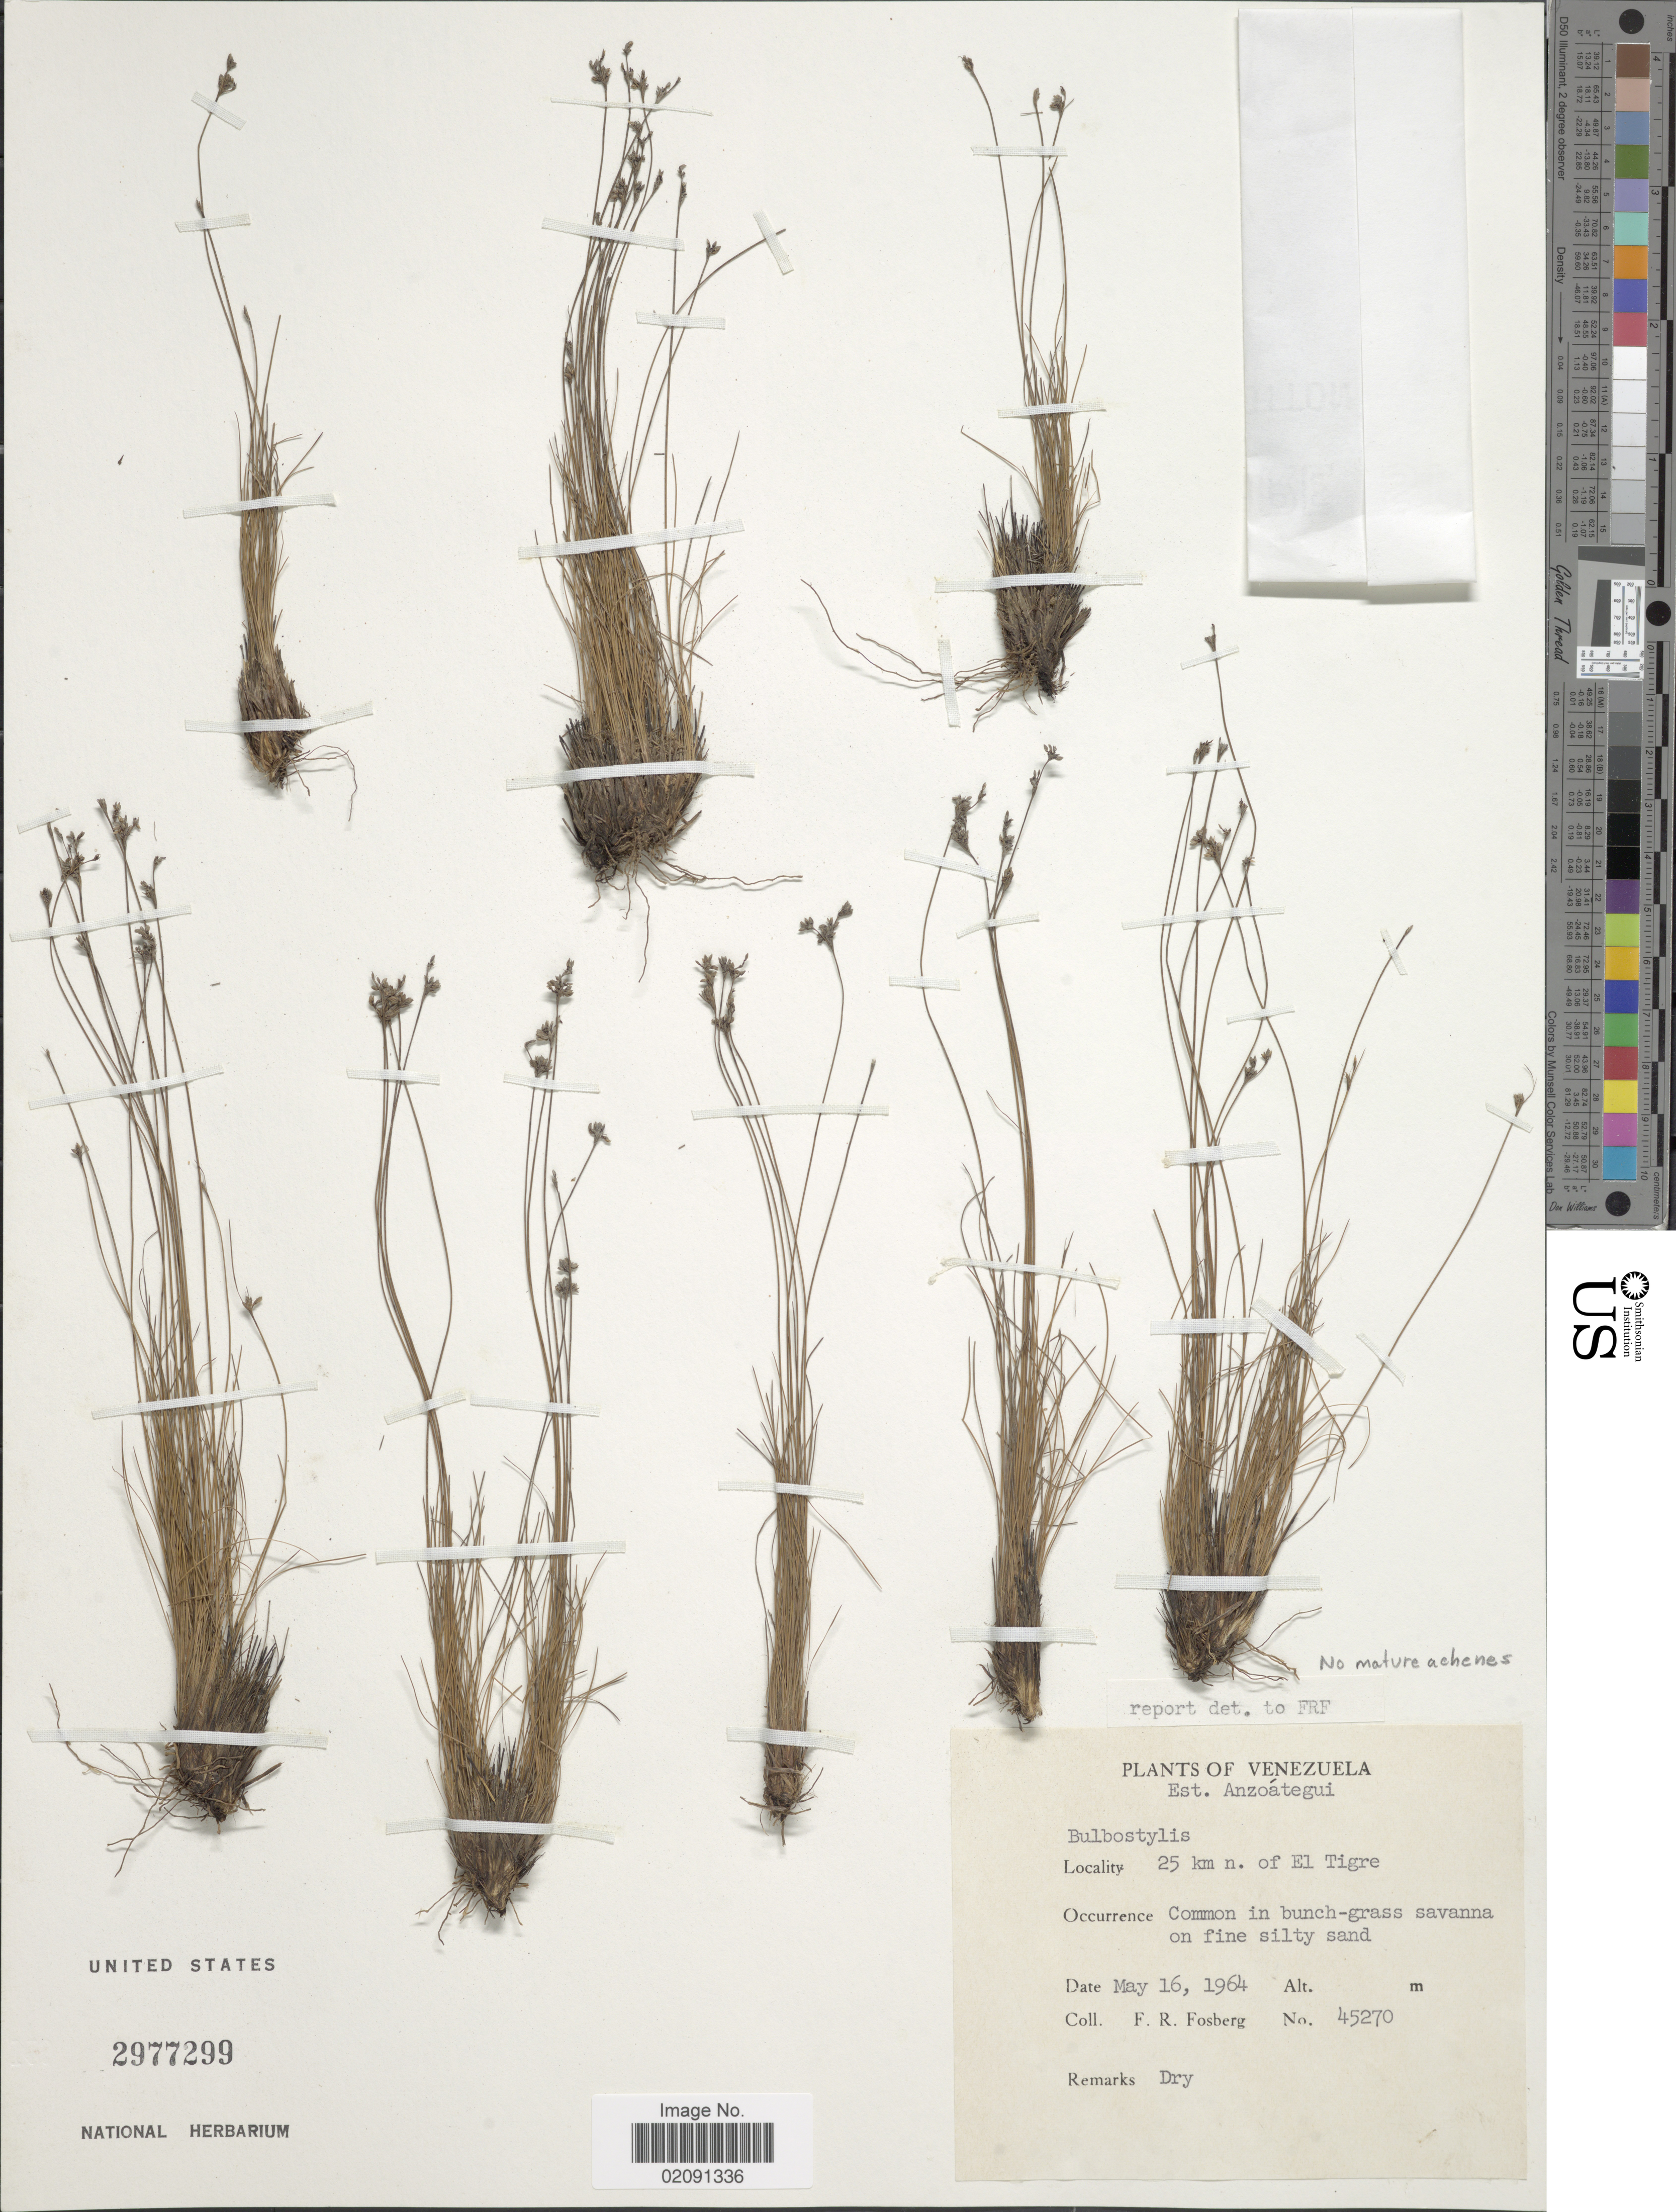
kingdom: Plantae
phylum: Tracheophyta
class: Liliopsida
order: Poales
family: Cyperaceae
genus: Bulbostylis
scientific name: Bulbostylis fasciculata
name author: Uittien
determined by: Maciel-Silva, J. F.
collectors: F. R. Fosberg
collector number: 45270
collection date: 1964-05-16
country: Venezuela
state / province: Anzoategui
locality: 25 km n of El Tigre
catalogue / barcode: US 2977299